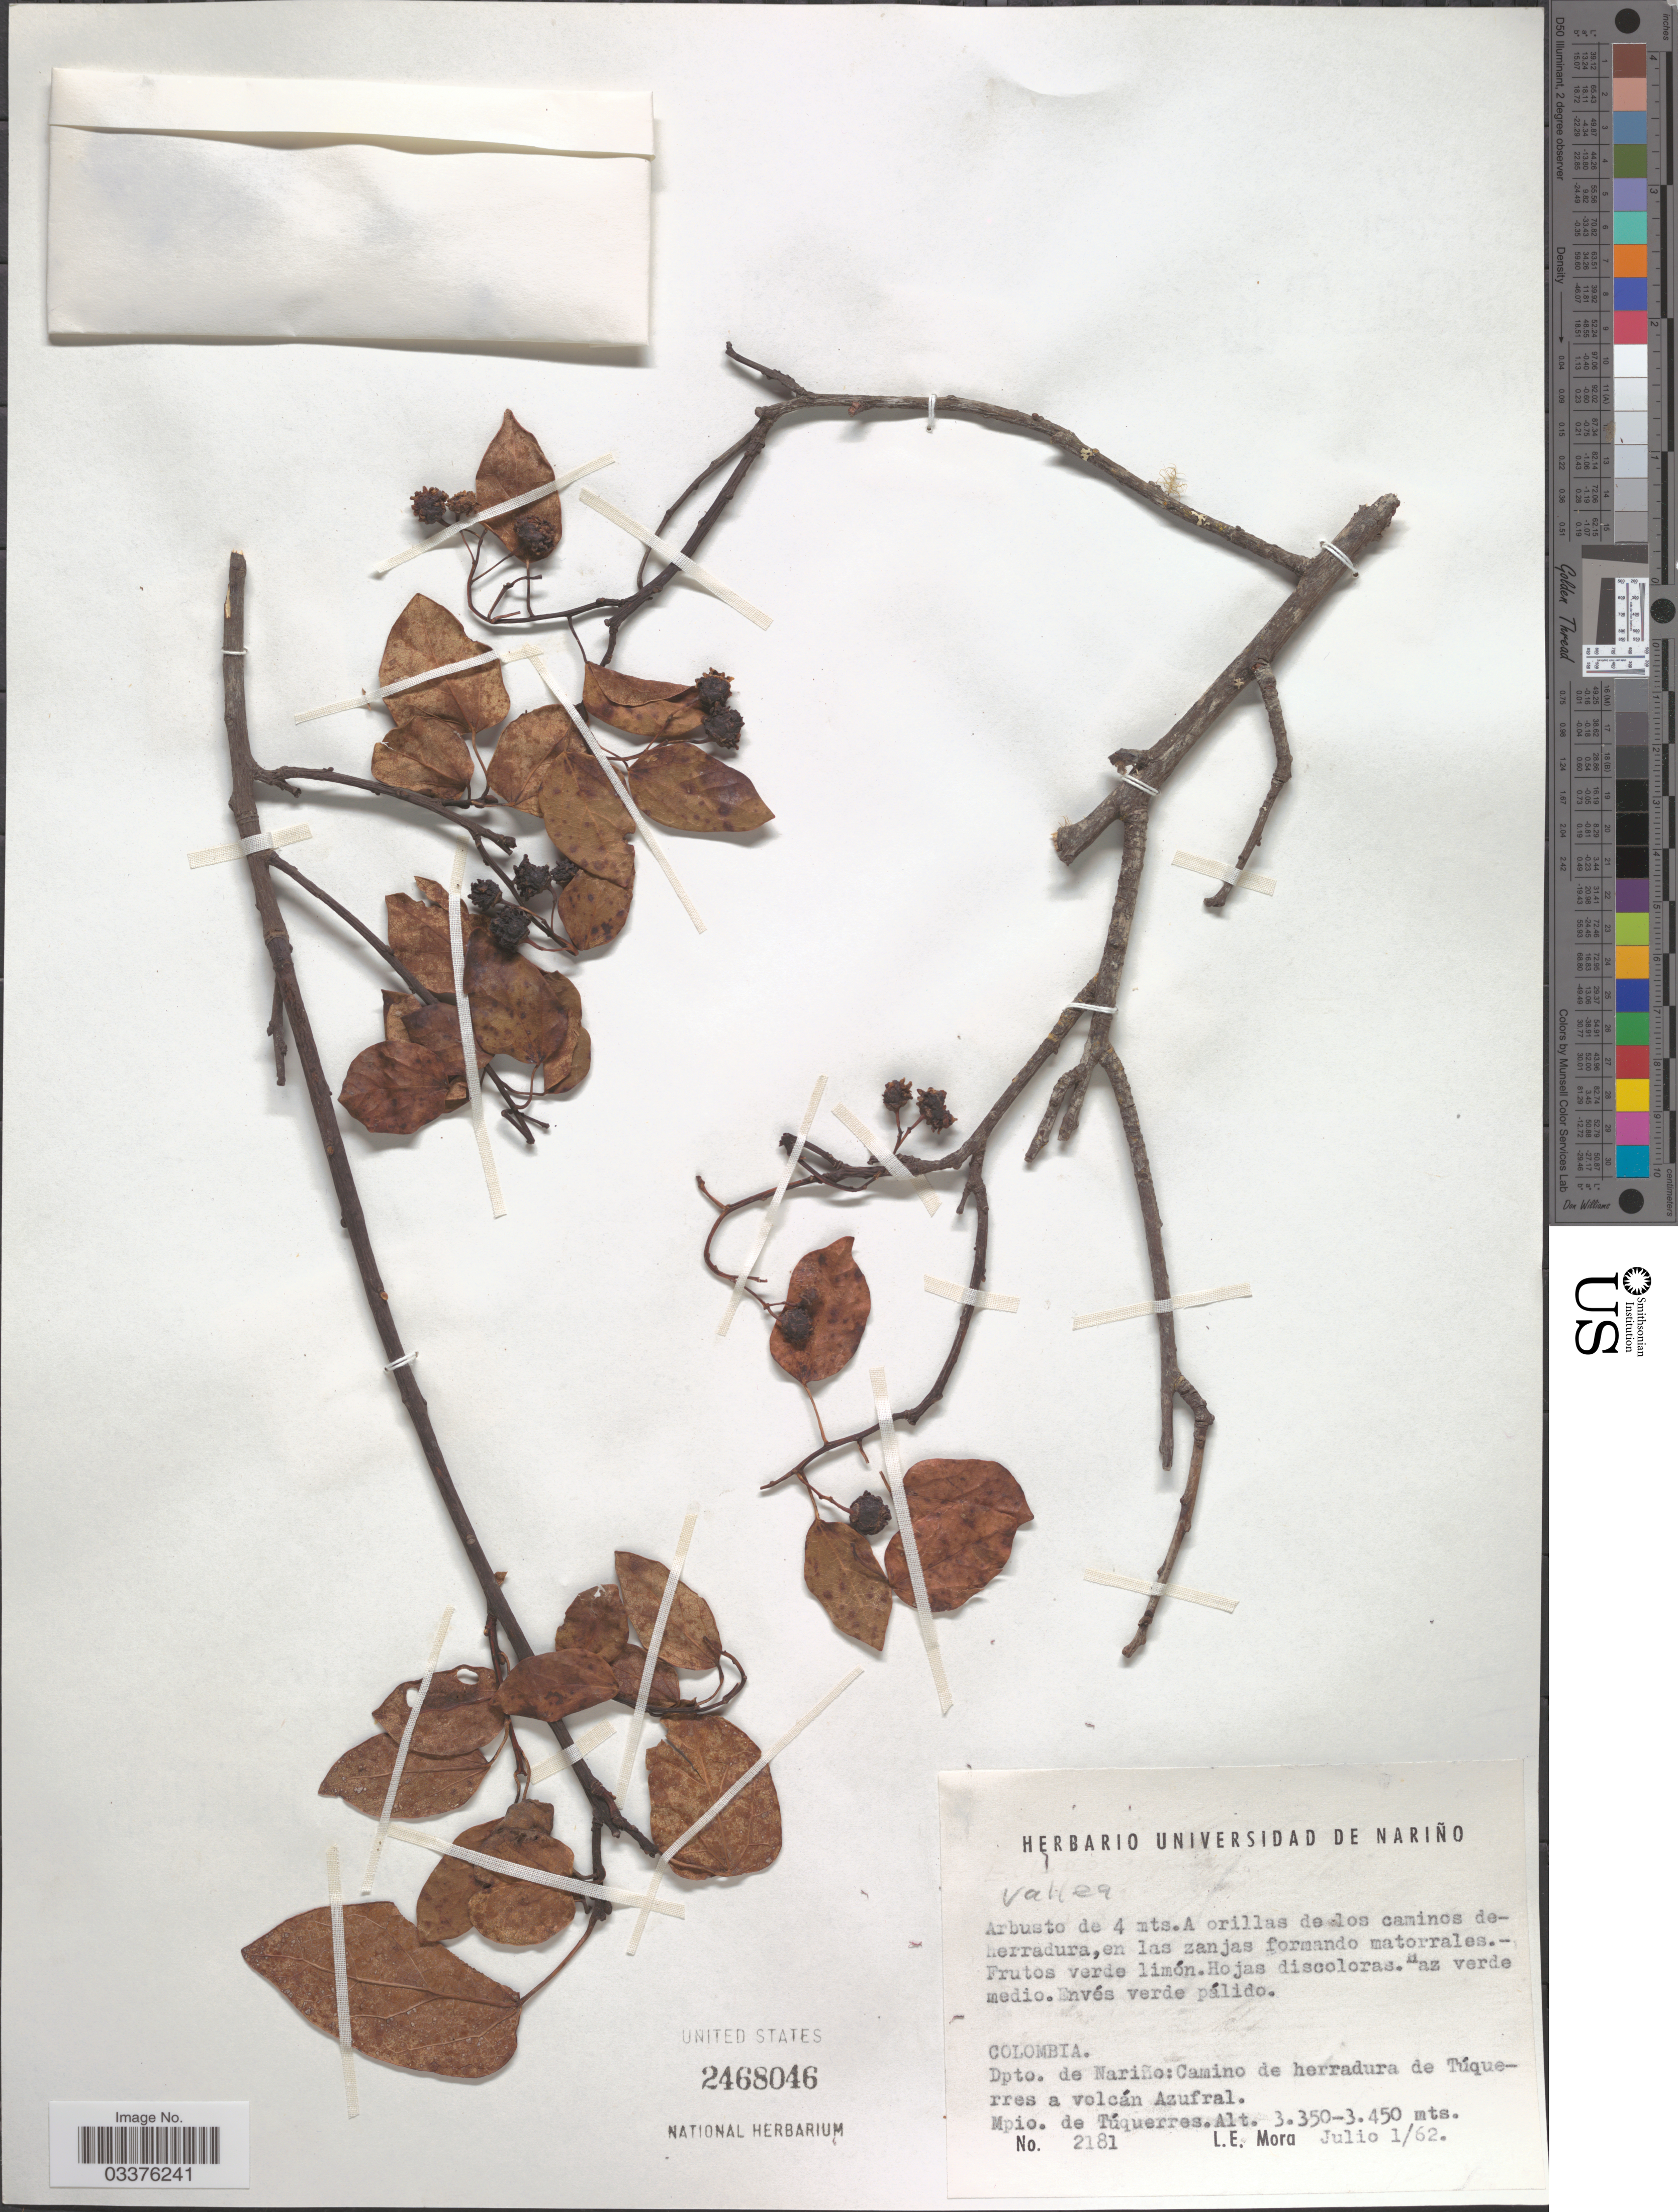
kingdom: Plantae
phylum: Tracheophyta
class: Magnoliopsida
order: Oxalidales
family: Elaeocarpaceae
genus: Vallea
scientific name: Vallea sp.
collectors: L. Mora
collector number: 2181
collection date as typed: Transcribed d/m/y: 1/7/62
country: Colombia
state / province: Nariño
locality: Dpto. de Nariño: Camino de herradura de Túquerres a volcán Azufral. Mpio. de Túquerres.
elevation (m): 3350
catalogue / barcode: US 2468046